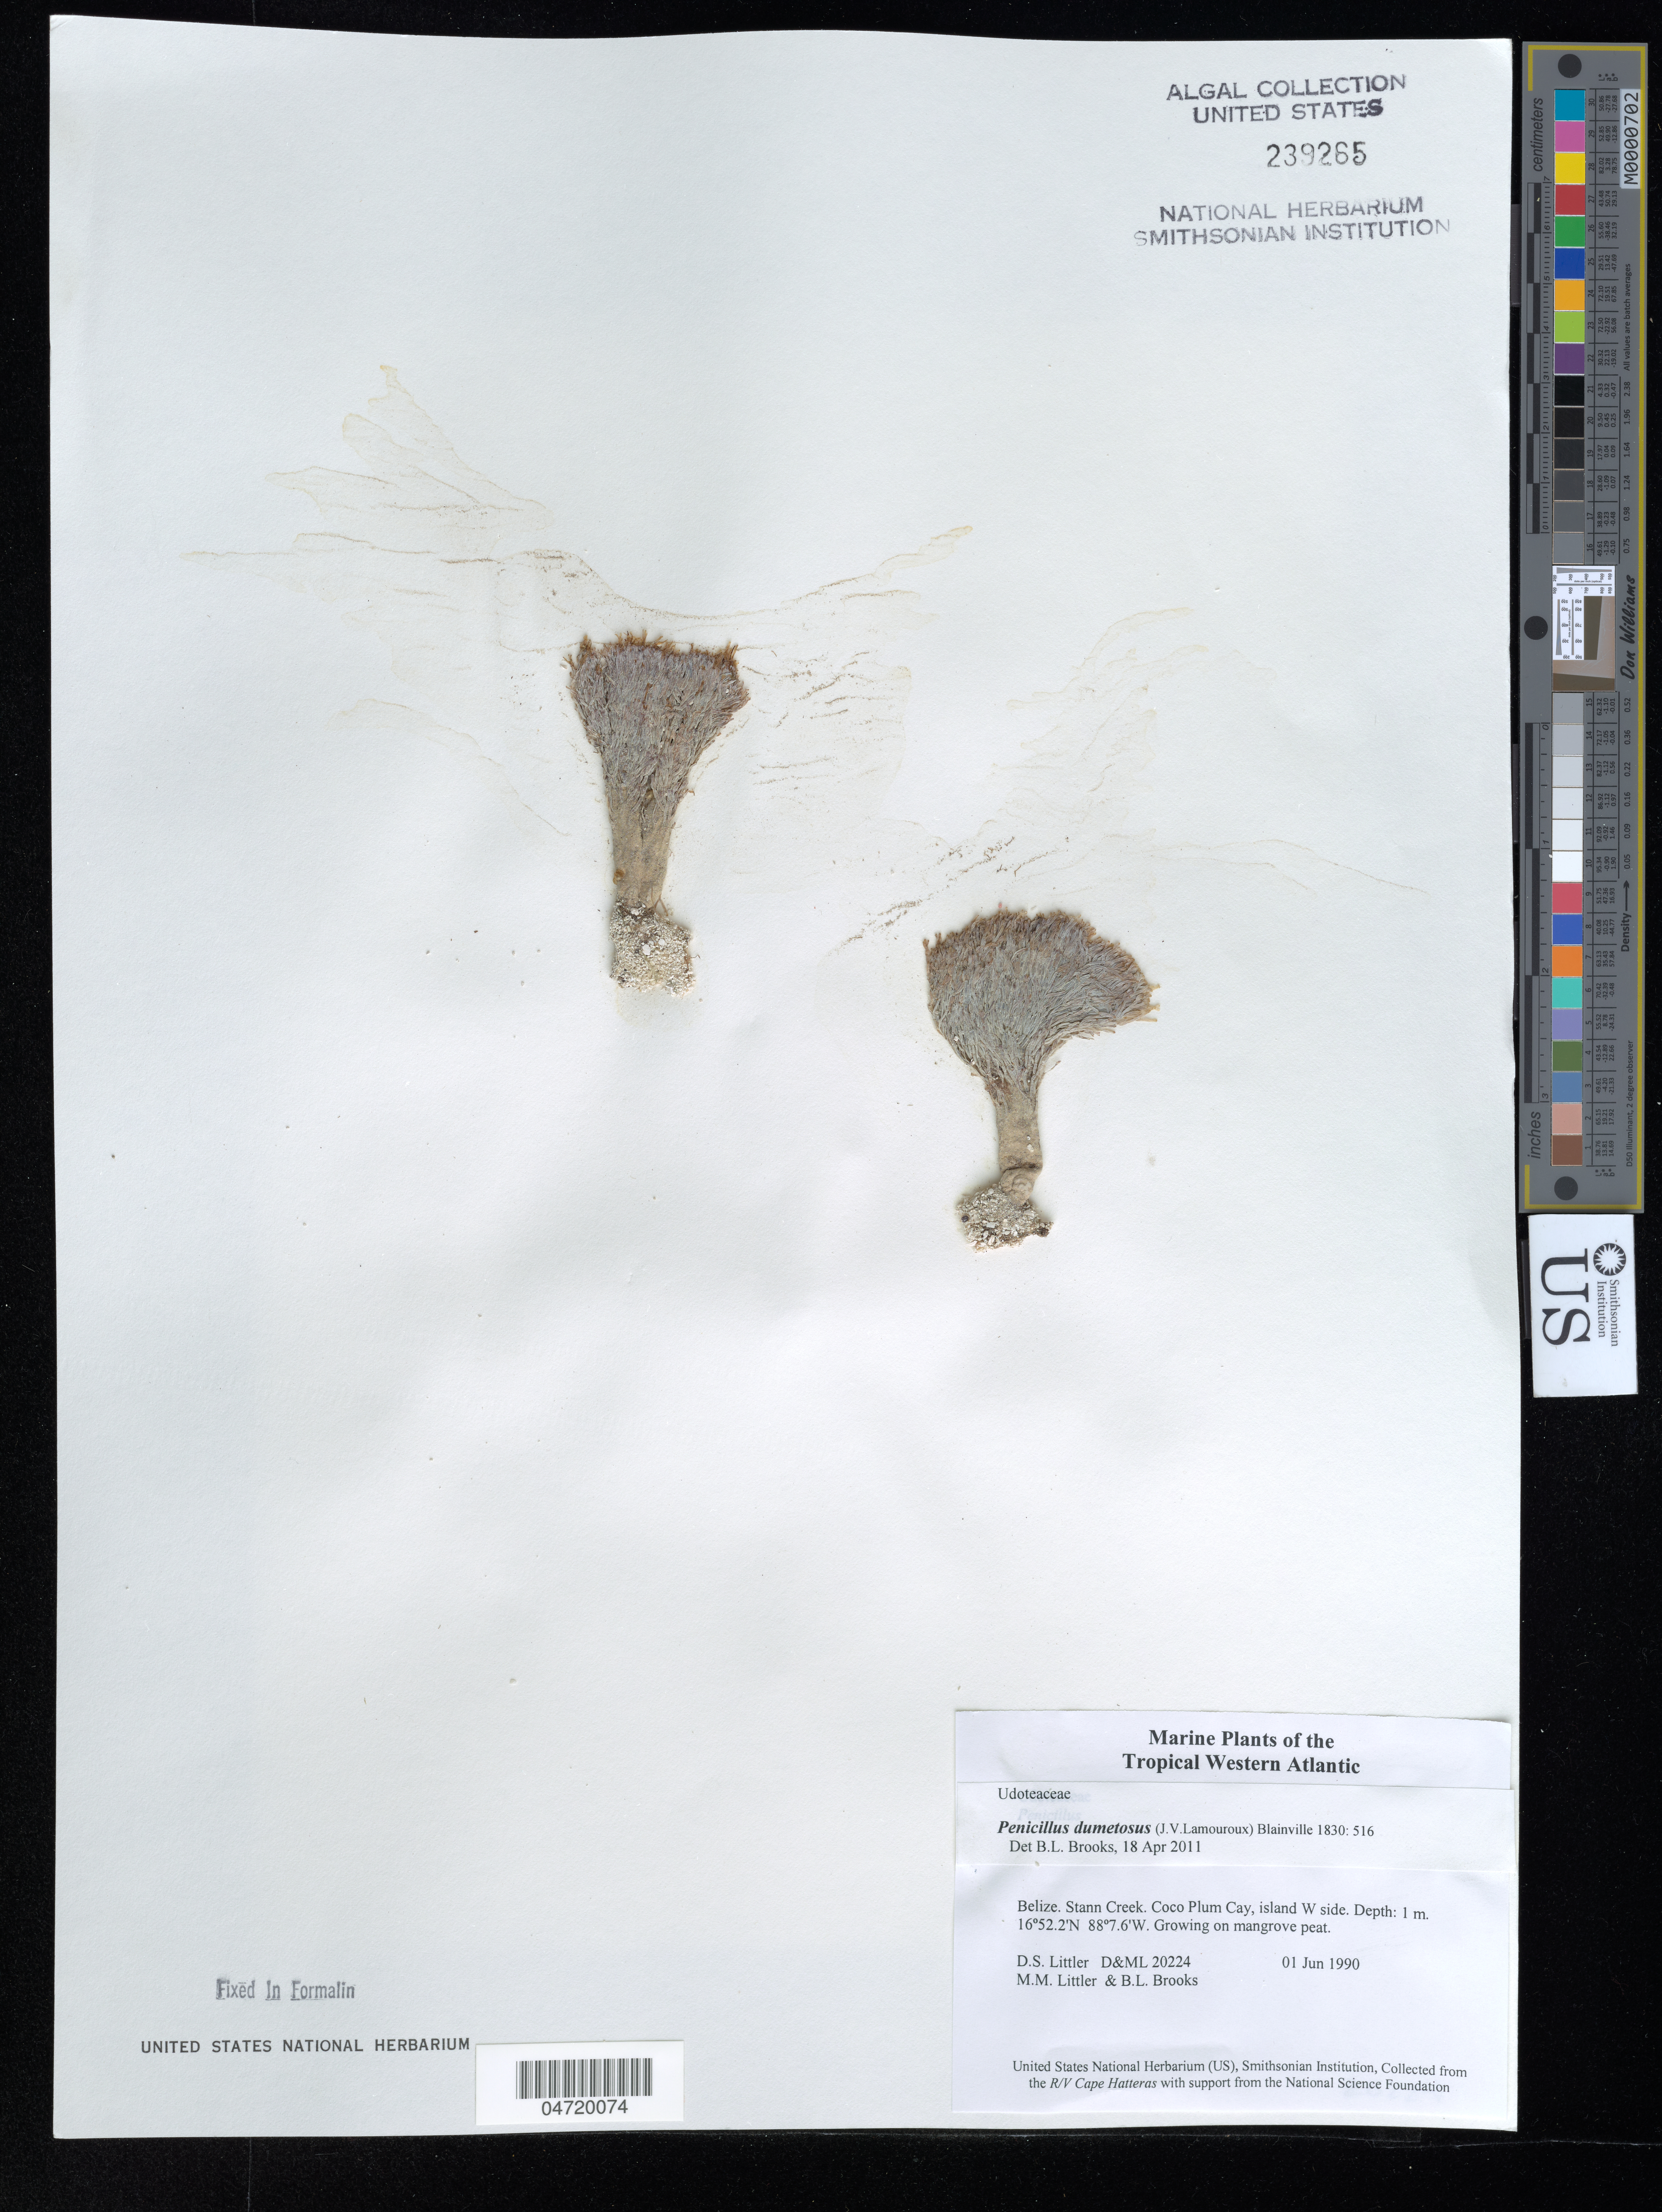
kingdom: Plantae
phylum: Chlorophyta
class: Ulvophyceae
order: Bryopsidales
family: Udoteaceae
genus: Penicillus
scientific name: Penicillus dumetosus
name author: (J.V.Lamouroux) Blainville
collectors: D. S. Littler, M. M. Littler & B. Brooks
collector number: D&ML 20224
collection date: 1990-06-01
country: Belize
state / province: Stann Creek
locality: The Tropical Western Atlantic. Coco Plum Clay, island W side.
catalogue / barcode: US 239265